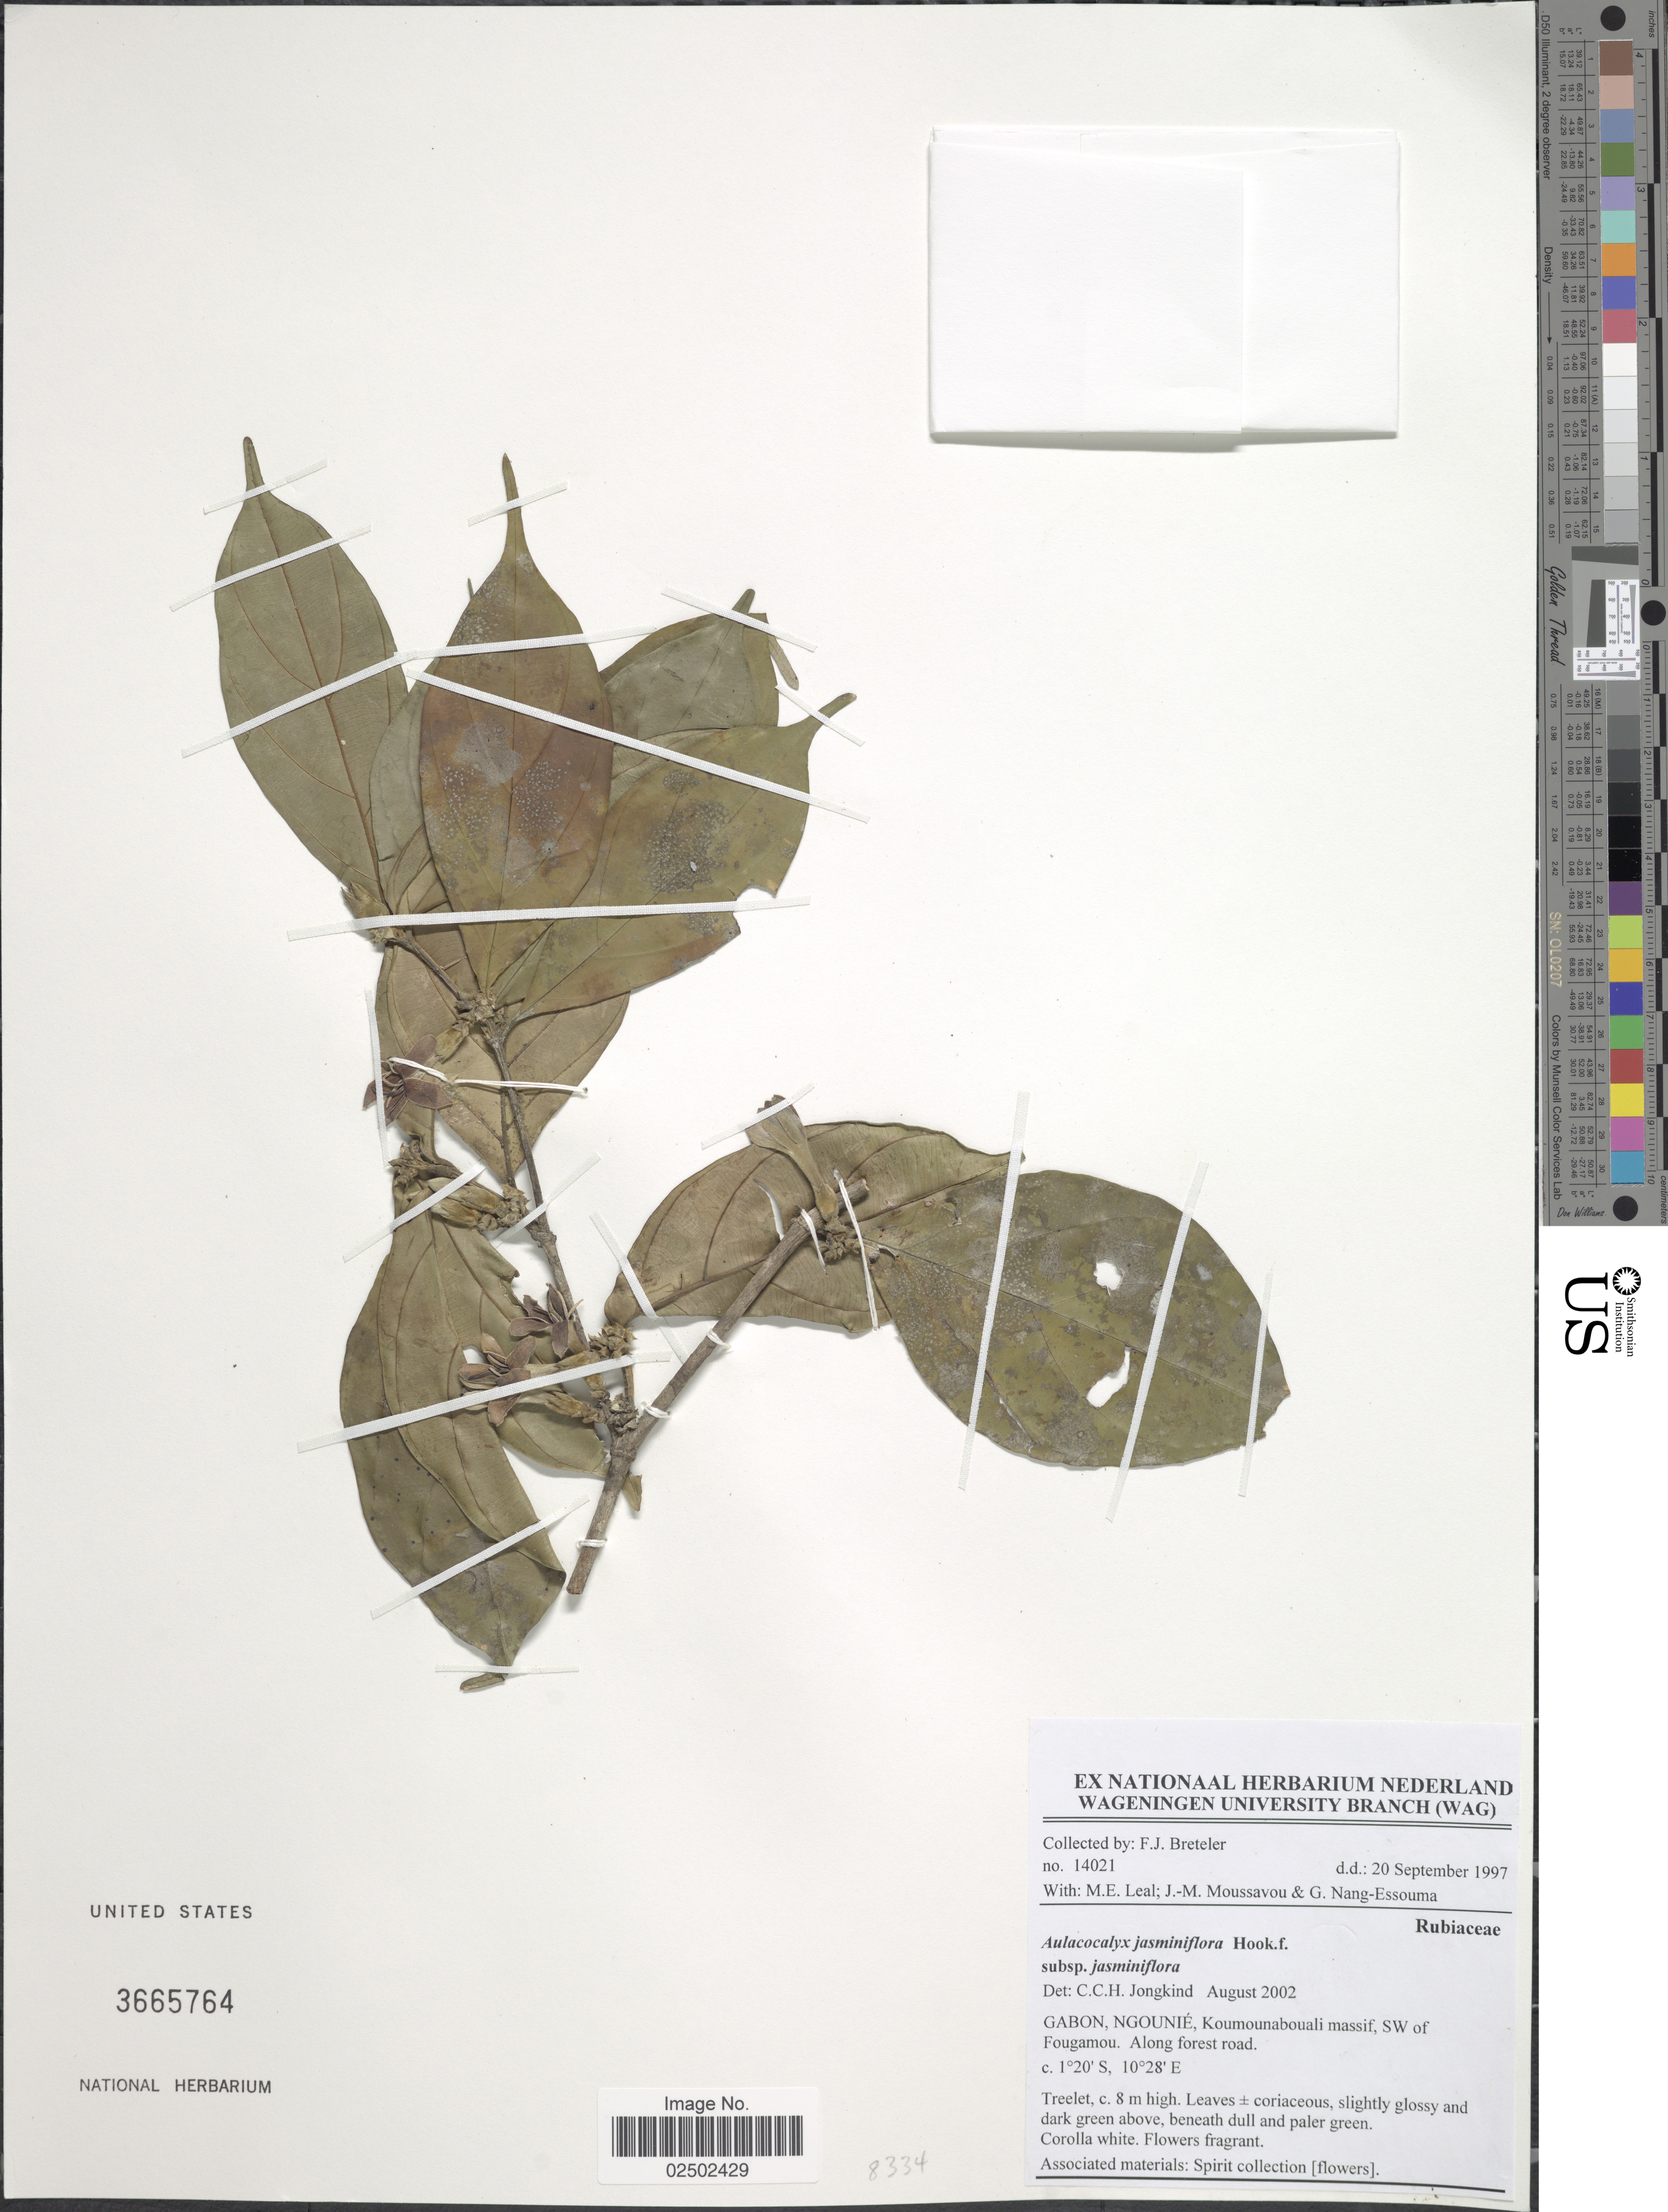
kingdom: Plantae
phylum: Tracheophyta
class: Magnoliopsida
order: Gentianales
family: Rubiaceae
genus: Aulacocalyx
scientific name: Aulacocalyx jasminiflora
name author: Hook. f.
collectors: F. J. Breteler, M. E. Leal, J. Moussavou & G. Nang-Essouma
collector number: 14021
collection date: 1997-09-20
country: Gabon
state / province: Ngounie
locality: Koumounabouali massif; SW of Fougamou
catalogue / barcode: US 3665764